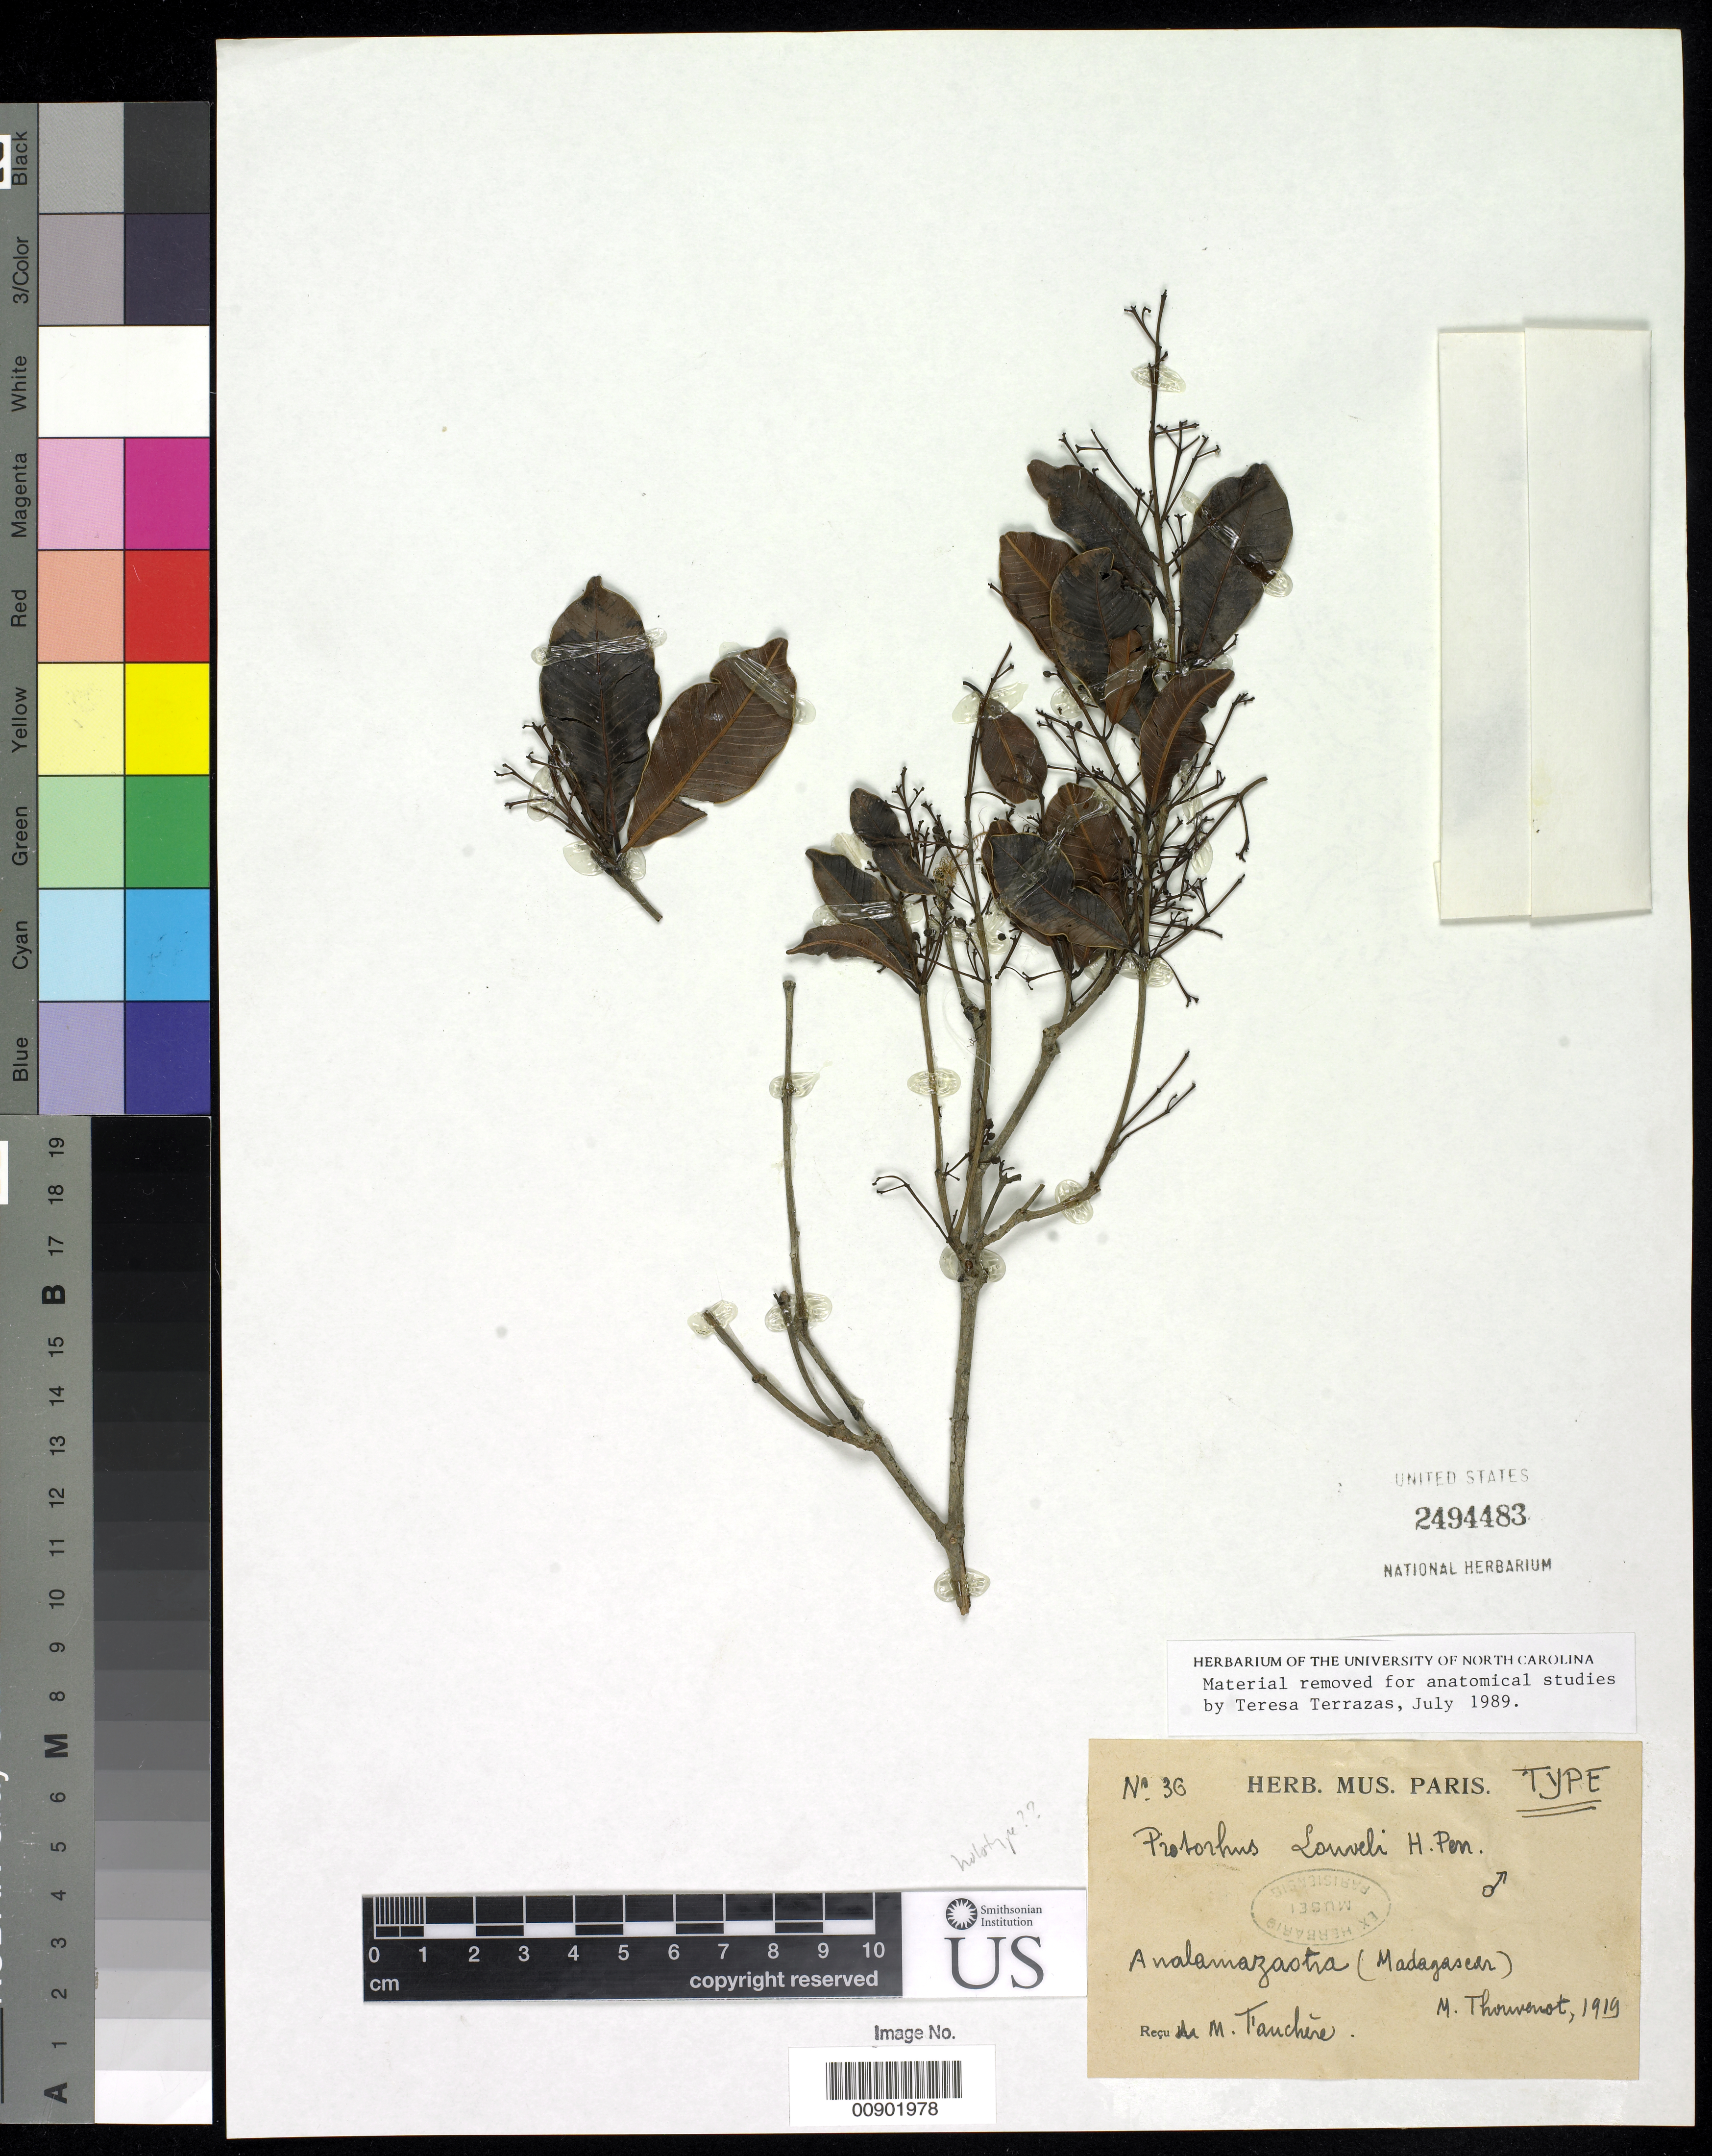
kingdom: Plantae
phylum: Tracheophyta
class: Magnoliopsida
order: Sapindales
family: Anacardiaceae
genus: Protorhus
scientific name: Protorhus louvelii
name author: H. Perrier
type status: Type Collection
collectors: E. Thouvenot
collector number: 36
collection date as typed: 1919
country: Madagascar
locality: Analamazastra.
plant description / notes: Specimen is annotated as "TYPE"; possibly the holotype?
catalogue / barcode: US 2494483